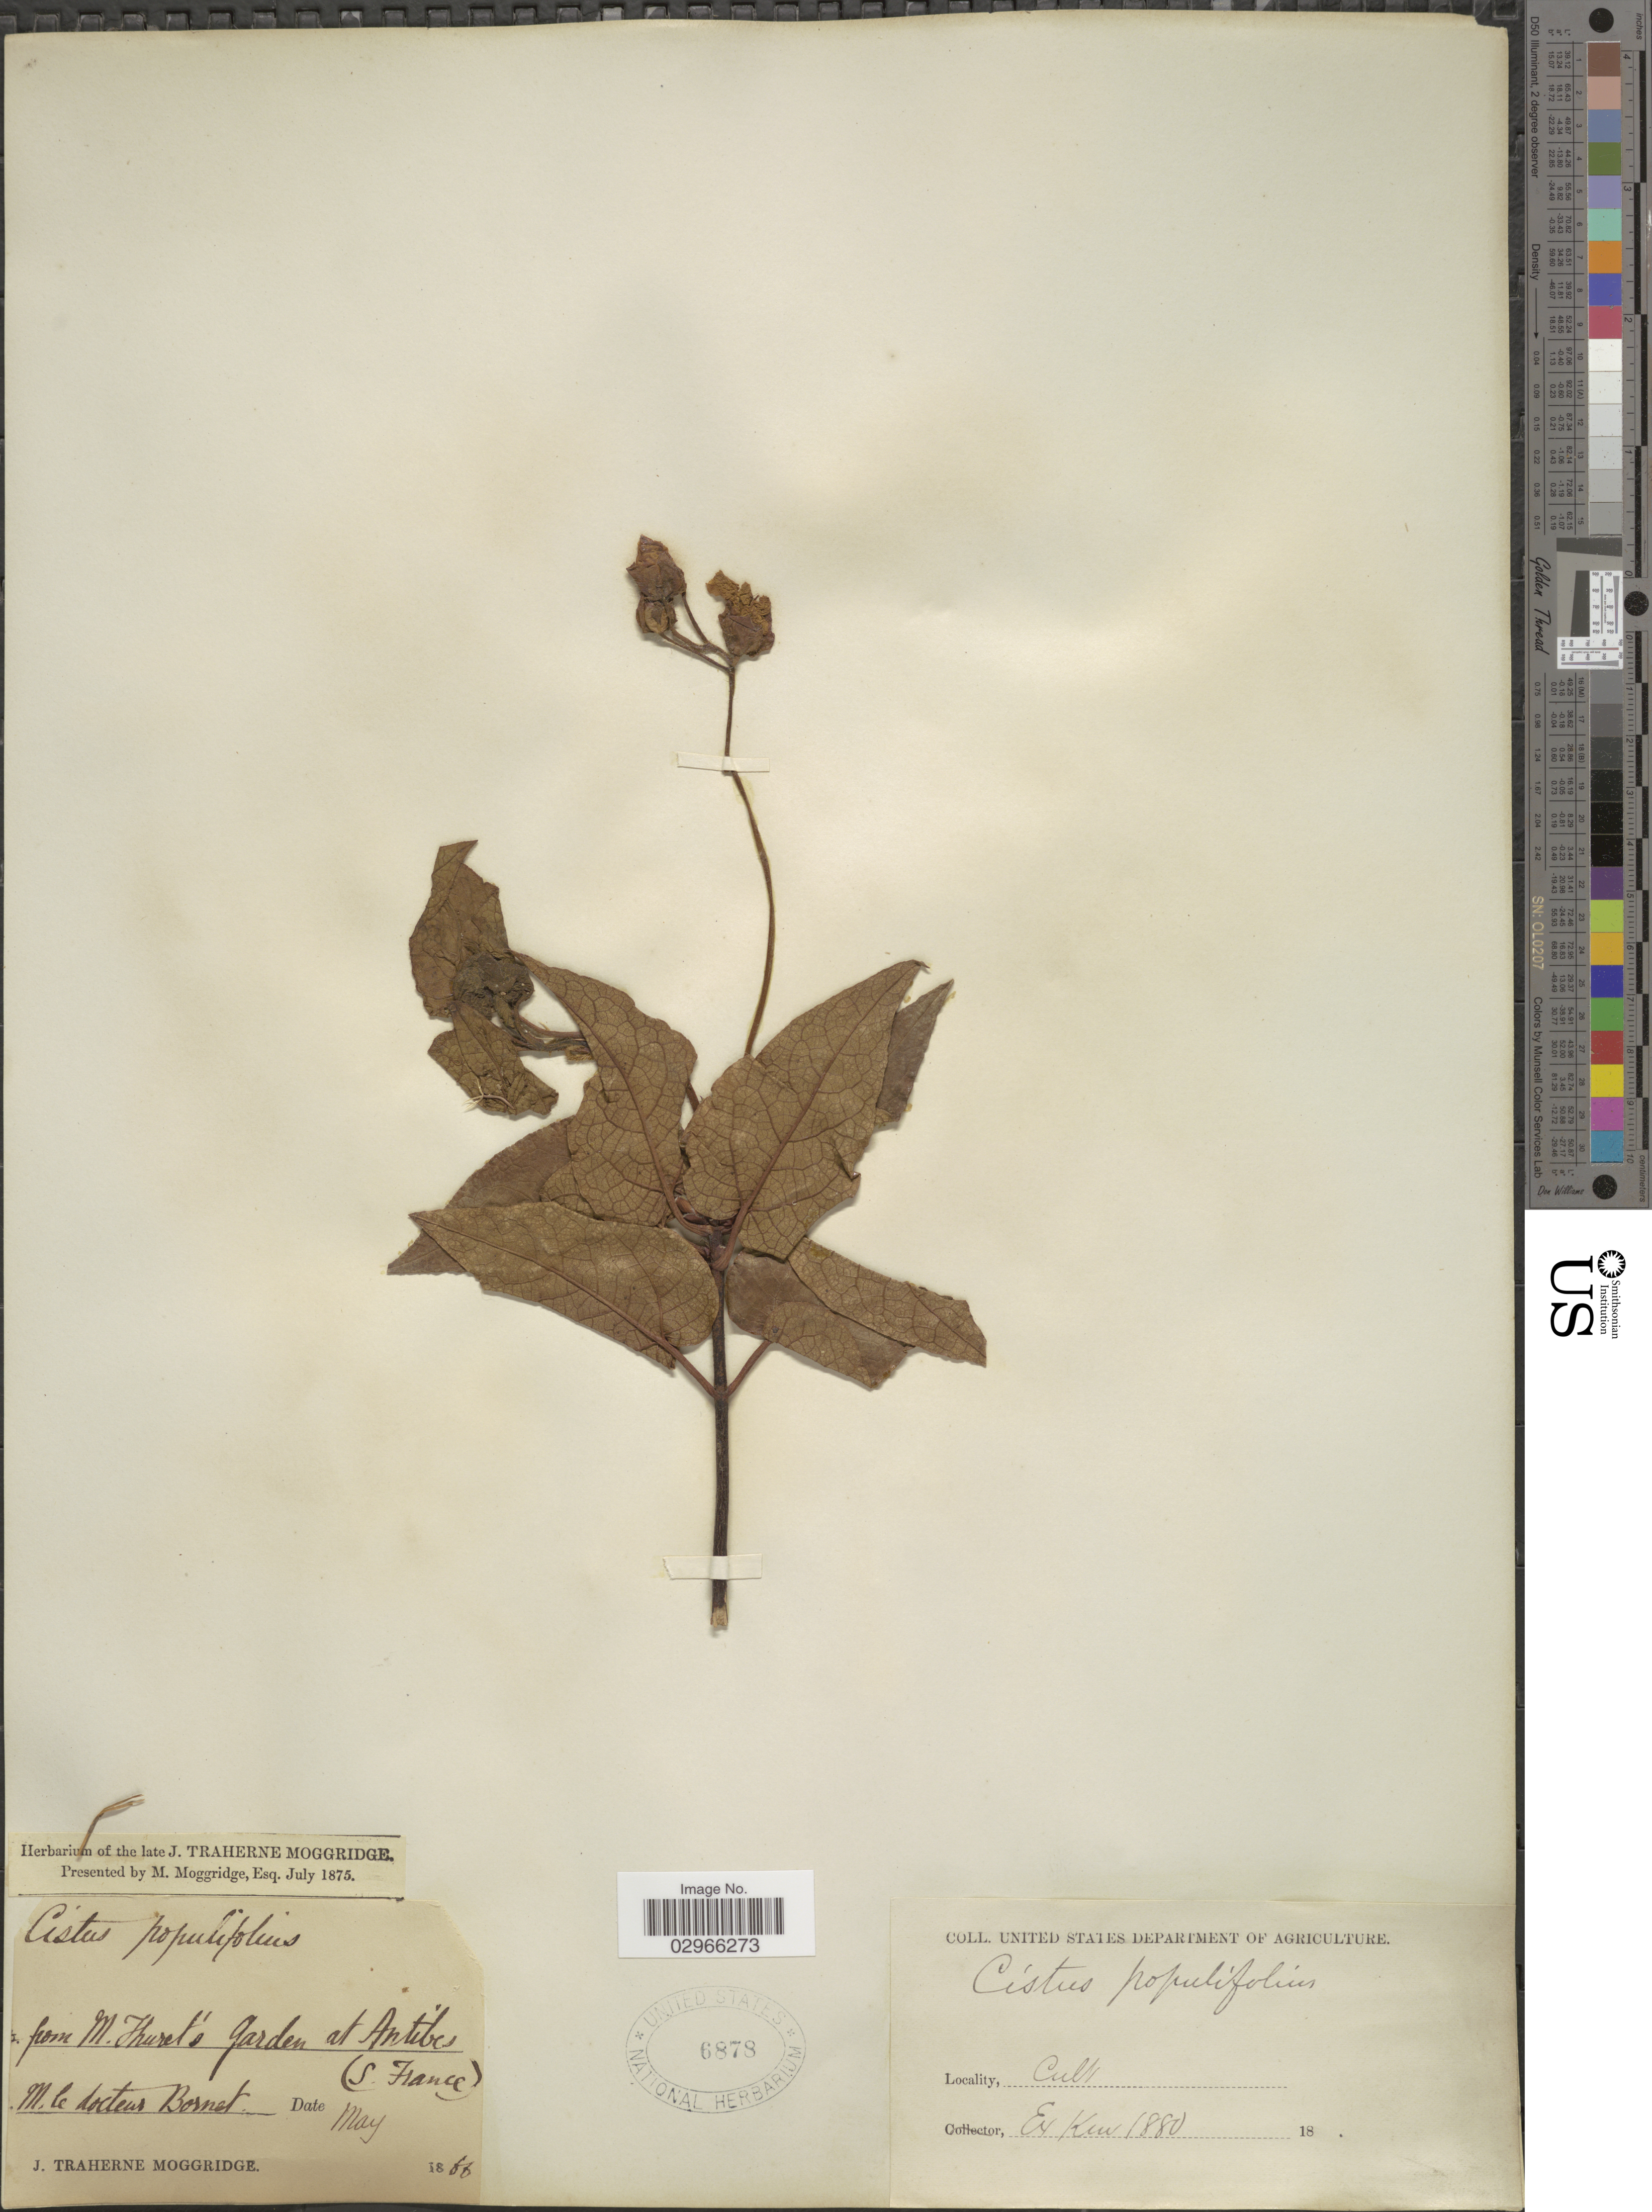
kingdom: Plantae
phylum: Tracheophyta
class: Magnoliopsida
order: Malvales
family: Cistaceae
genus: Cistus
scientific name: Cistus populifolius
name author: L.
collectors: J. T. Moggridge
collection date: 1866-05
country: France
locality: From M. Thuret's Garden at Antibes (S. France).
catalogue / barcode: US 6878